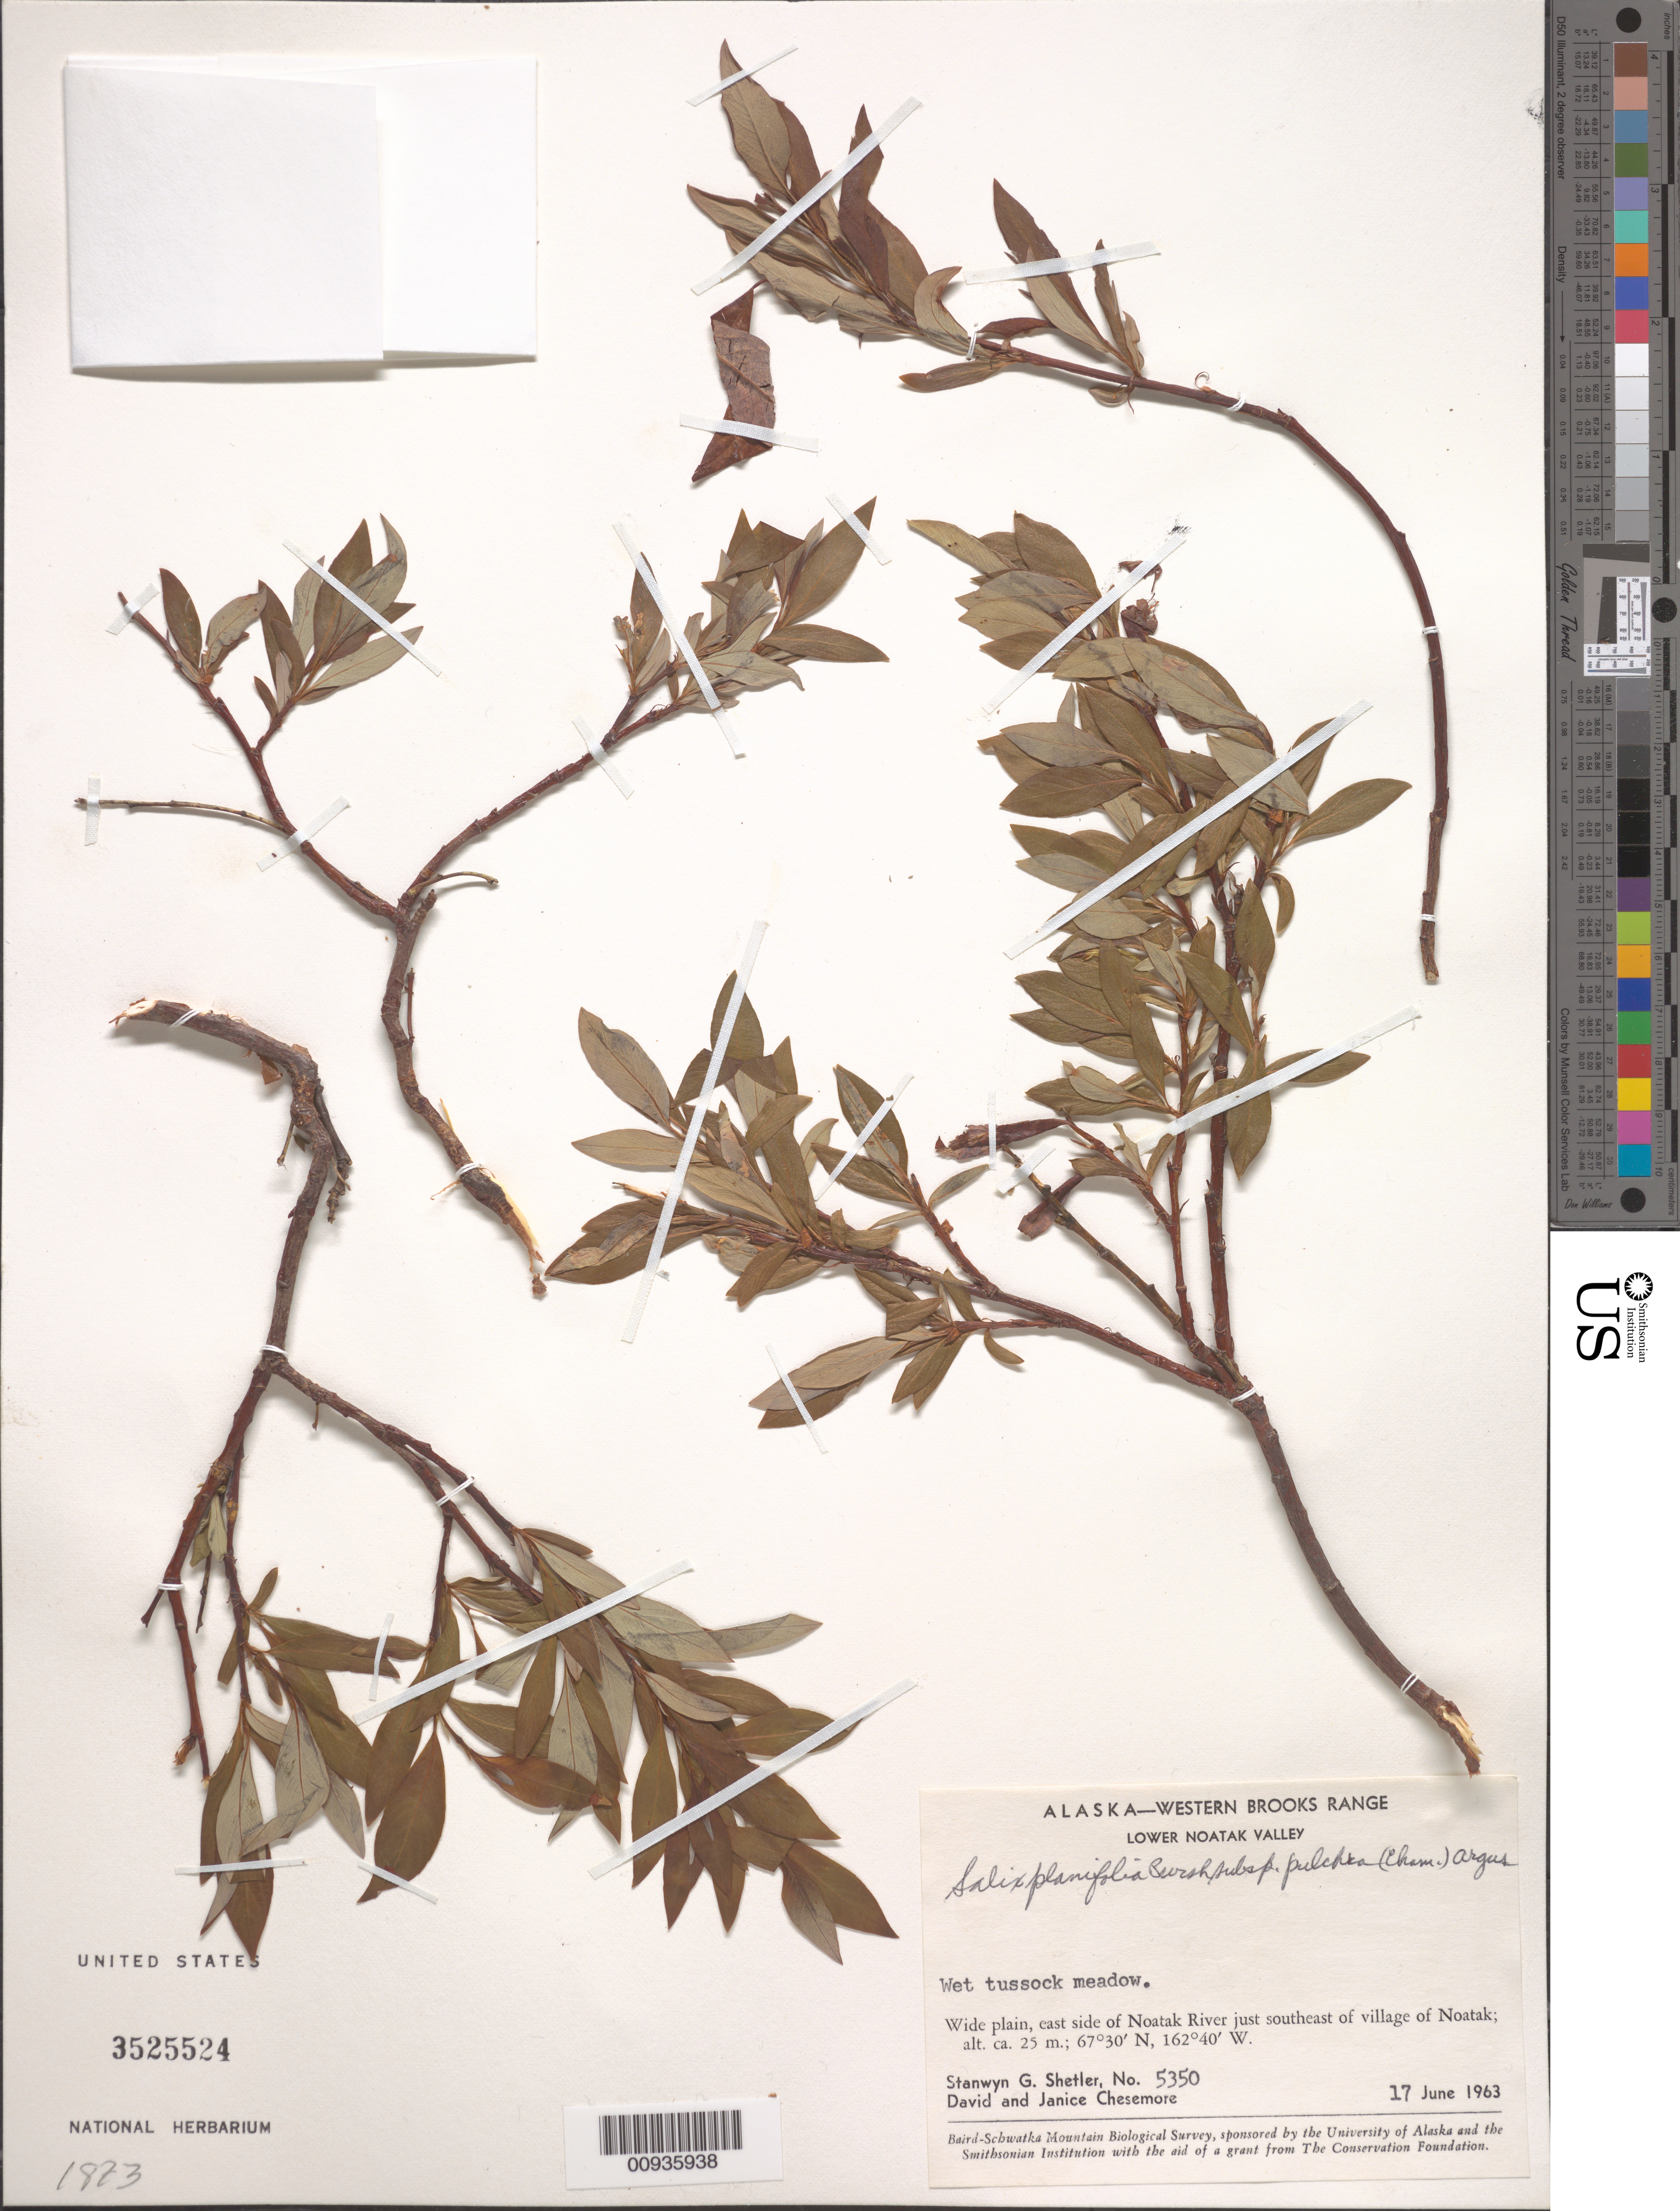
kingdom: Plantae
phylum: Tracheophyta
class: Magnoliopsida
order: Malpighiales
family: Salicaceae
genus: Salix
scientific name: Salix planifolia subsp. pulchra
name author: (Cham.) Argus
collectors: S. Shetler, D. Chesemore & J. Chesemore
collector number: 5350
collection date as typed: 17 Jun 1963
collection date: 1963-06-17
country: United States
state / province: Alaska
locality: East side of Noatak River just southeast of village of Noatak. Western Brooks Range, Lower Noatak Valley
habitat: Wide plain. Wet tussock meadow.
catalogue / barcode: US 3525524